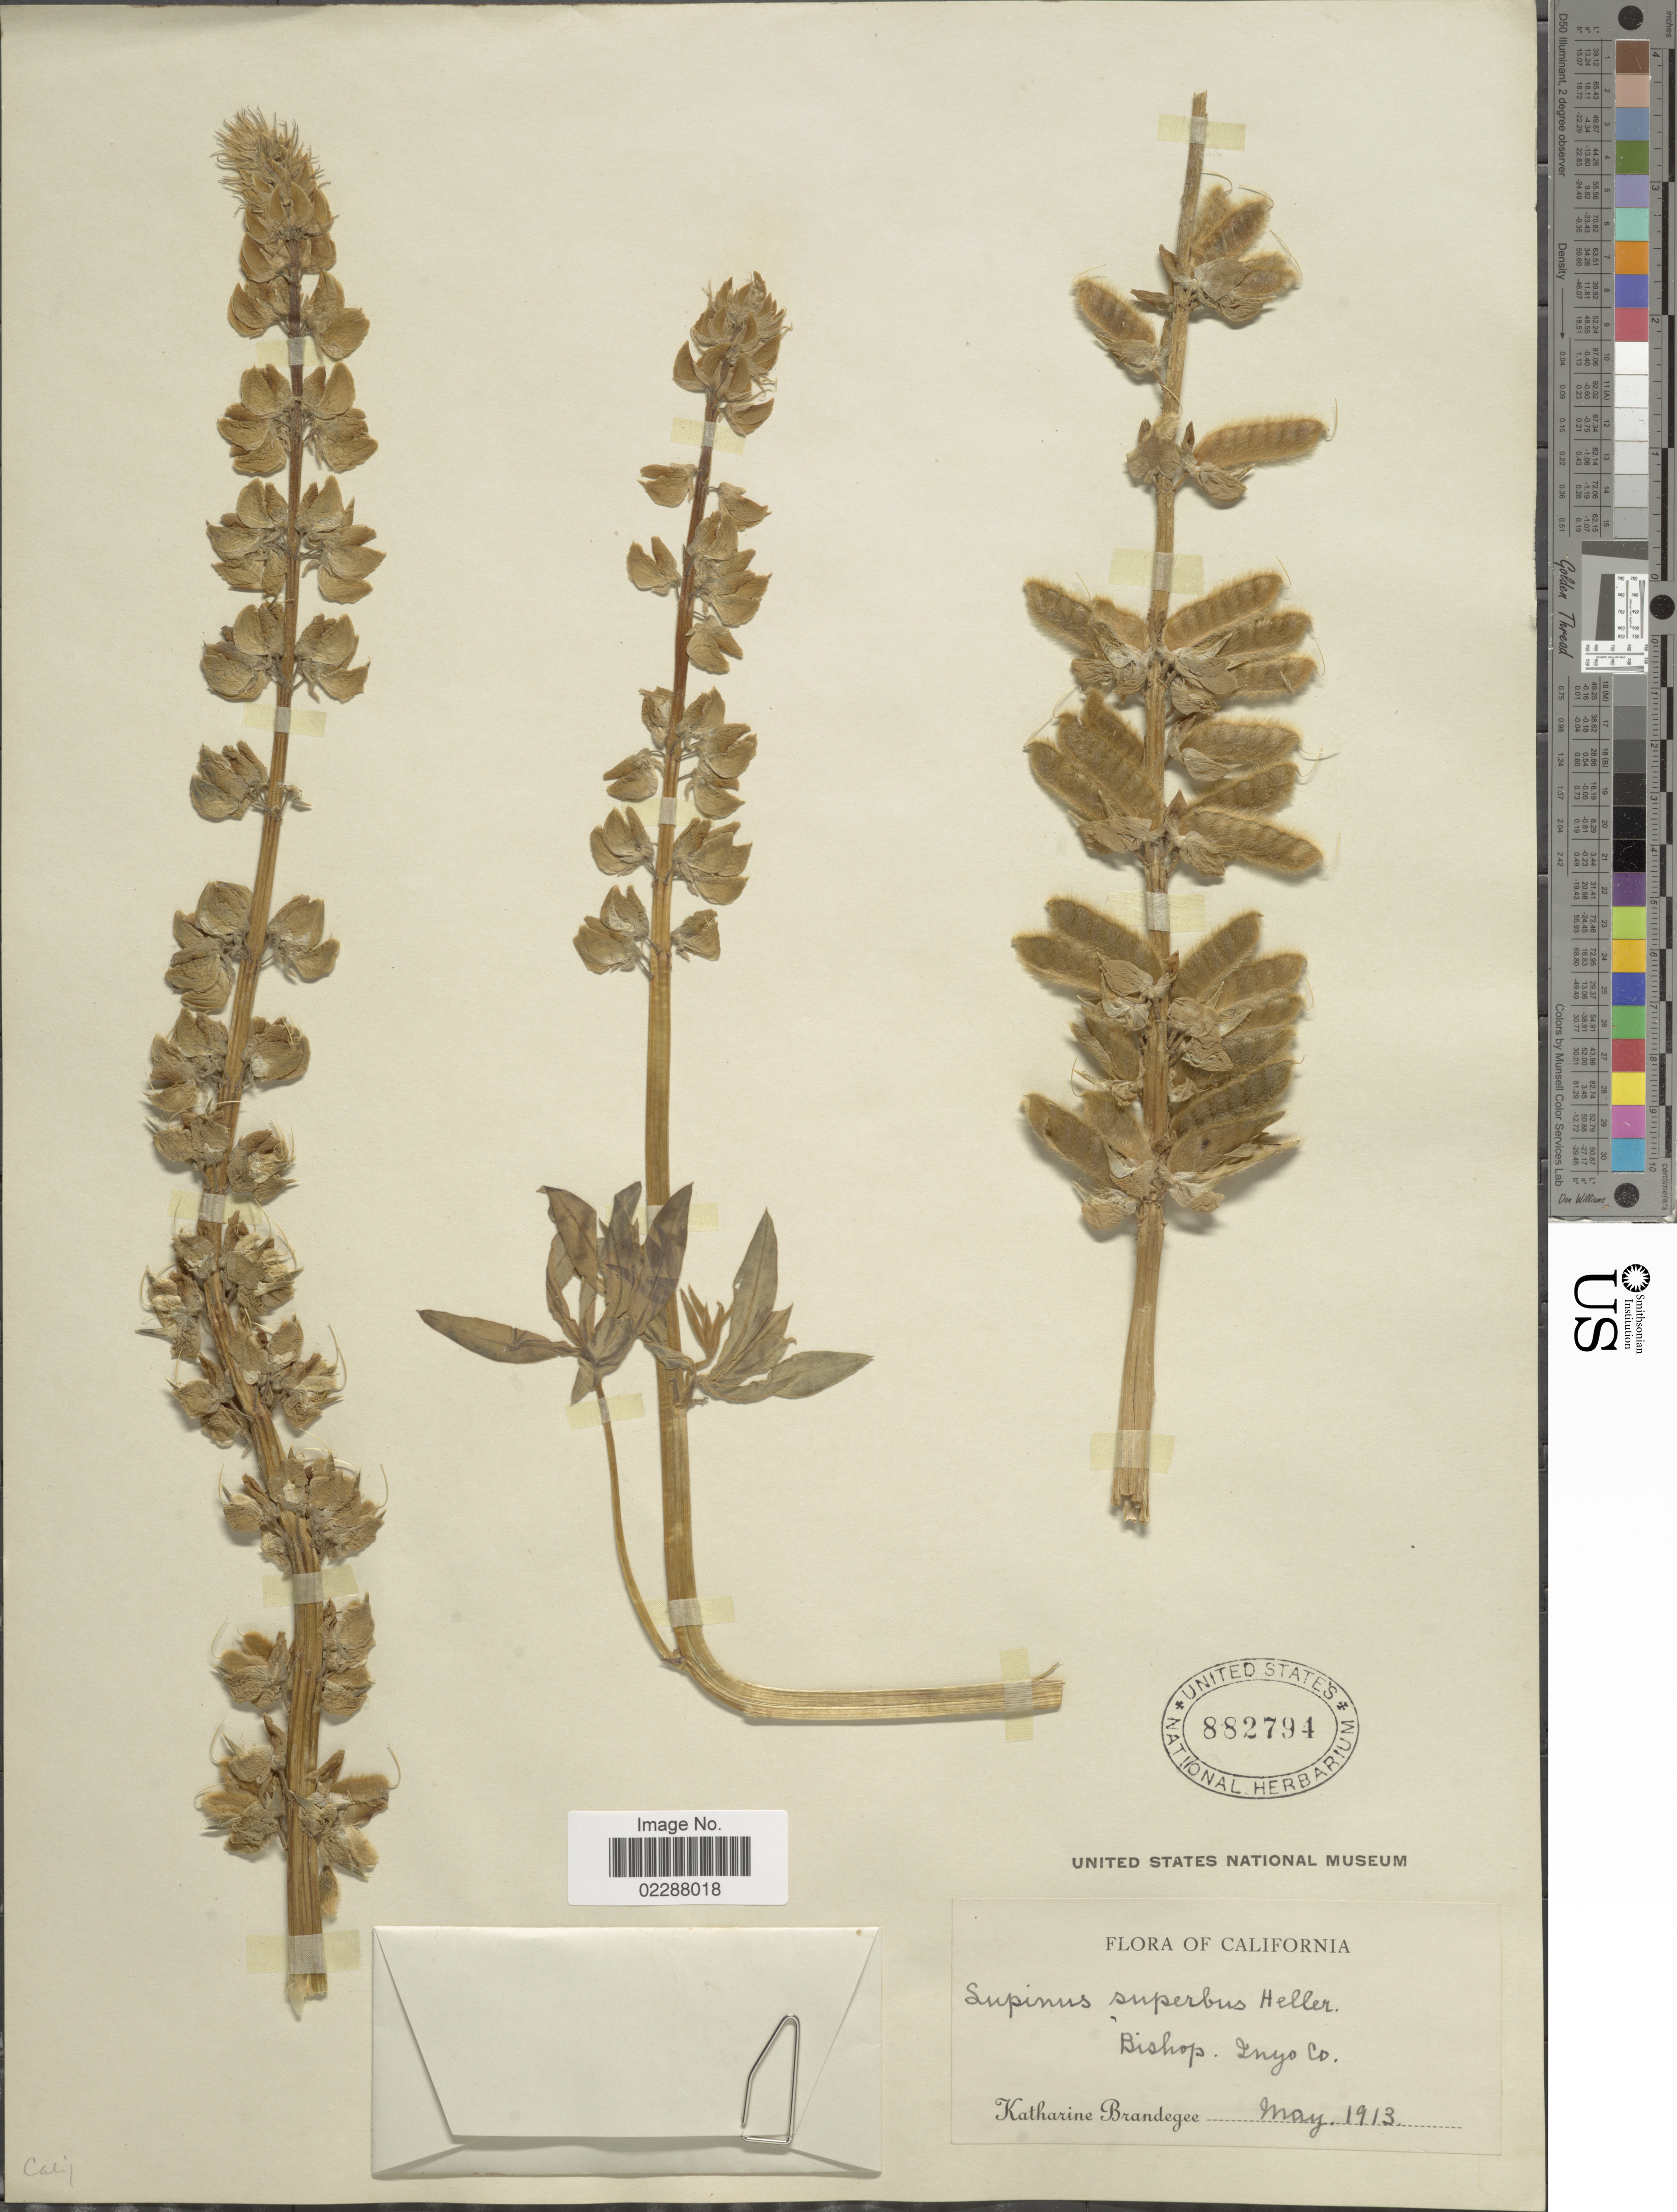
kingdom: Plantae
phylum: Tracheophyta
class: Magnoliopsida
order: Fabales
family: Fabaceae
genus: Lupinus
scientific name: Lupinus superbus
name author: A. Heller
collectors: M. K. Brandegee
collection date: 1913-05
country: United States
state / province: California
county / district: Inyo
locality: Bishop. Inyo Co.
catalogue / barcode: US 882794